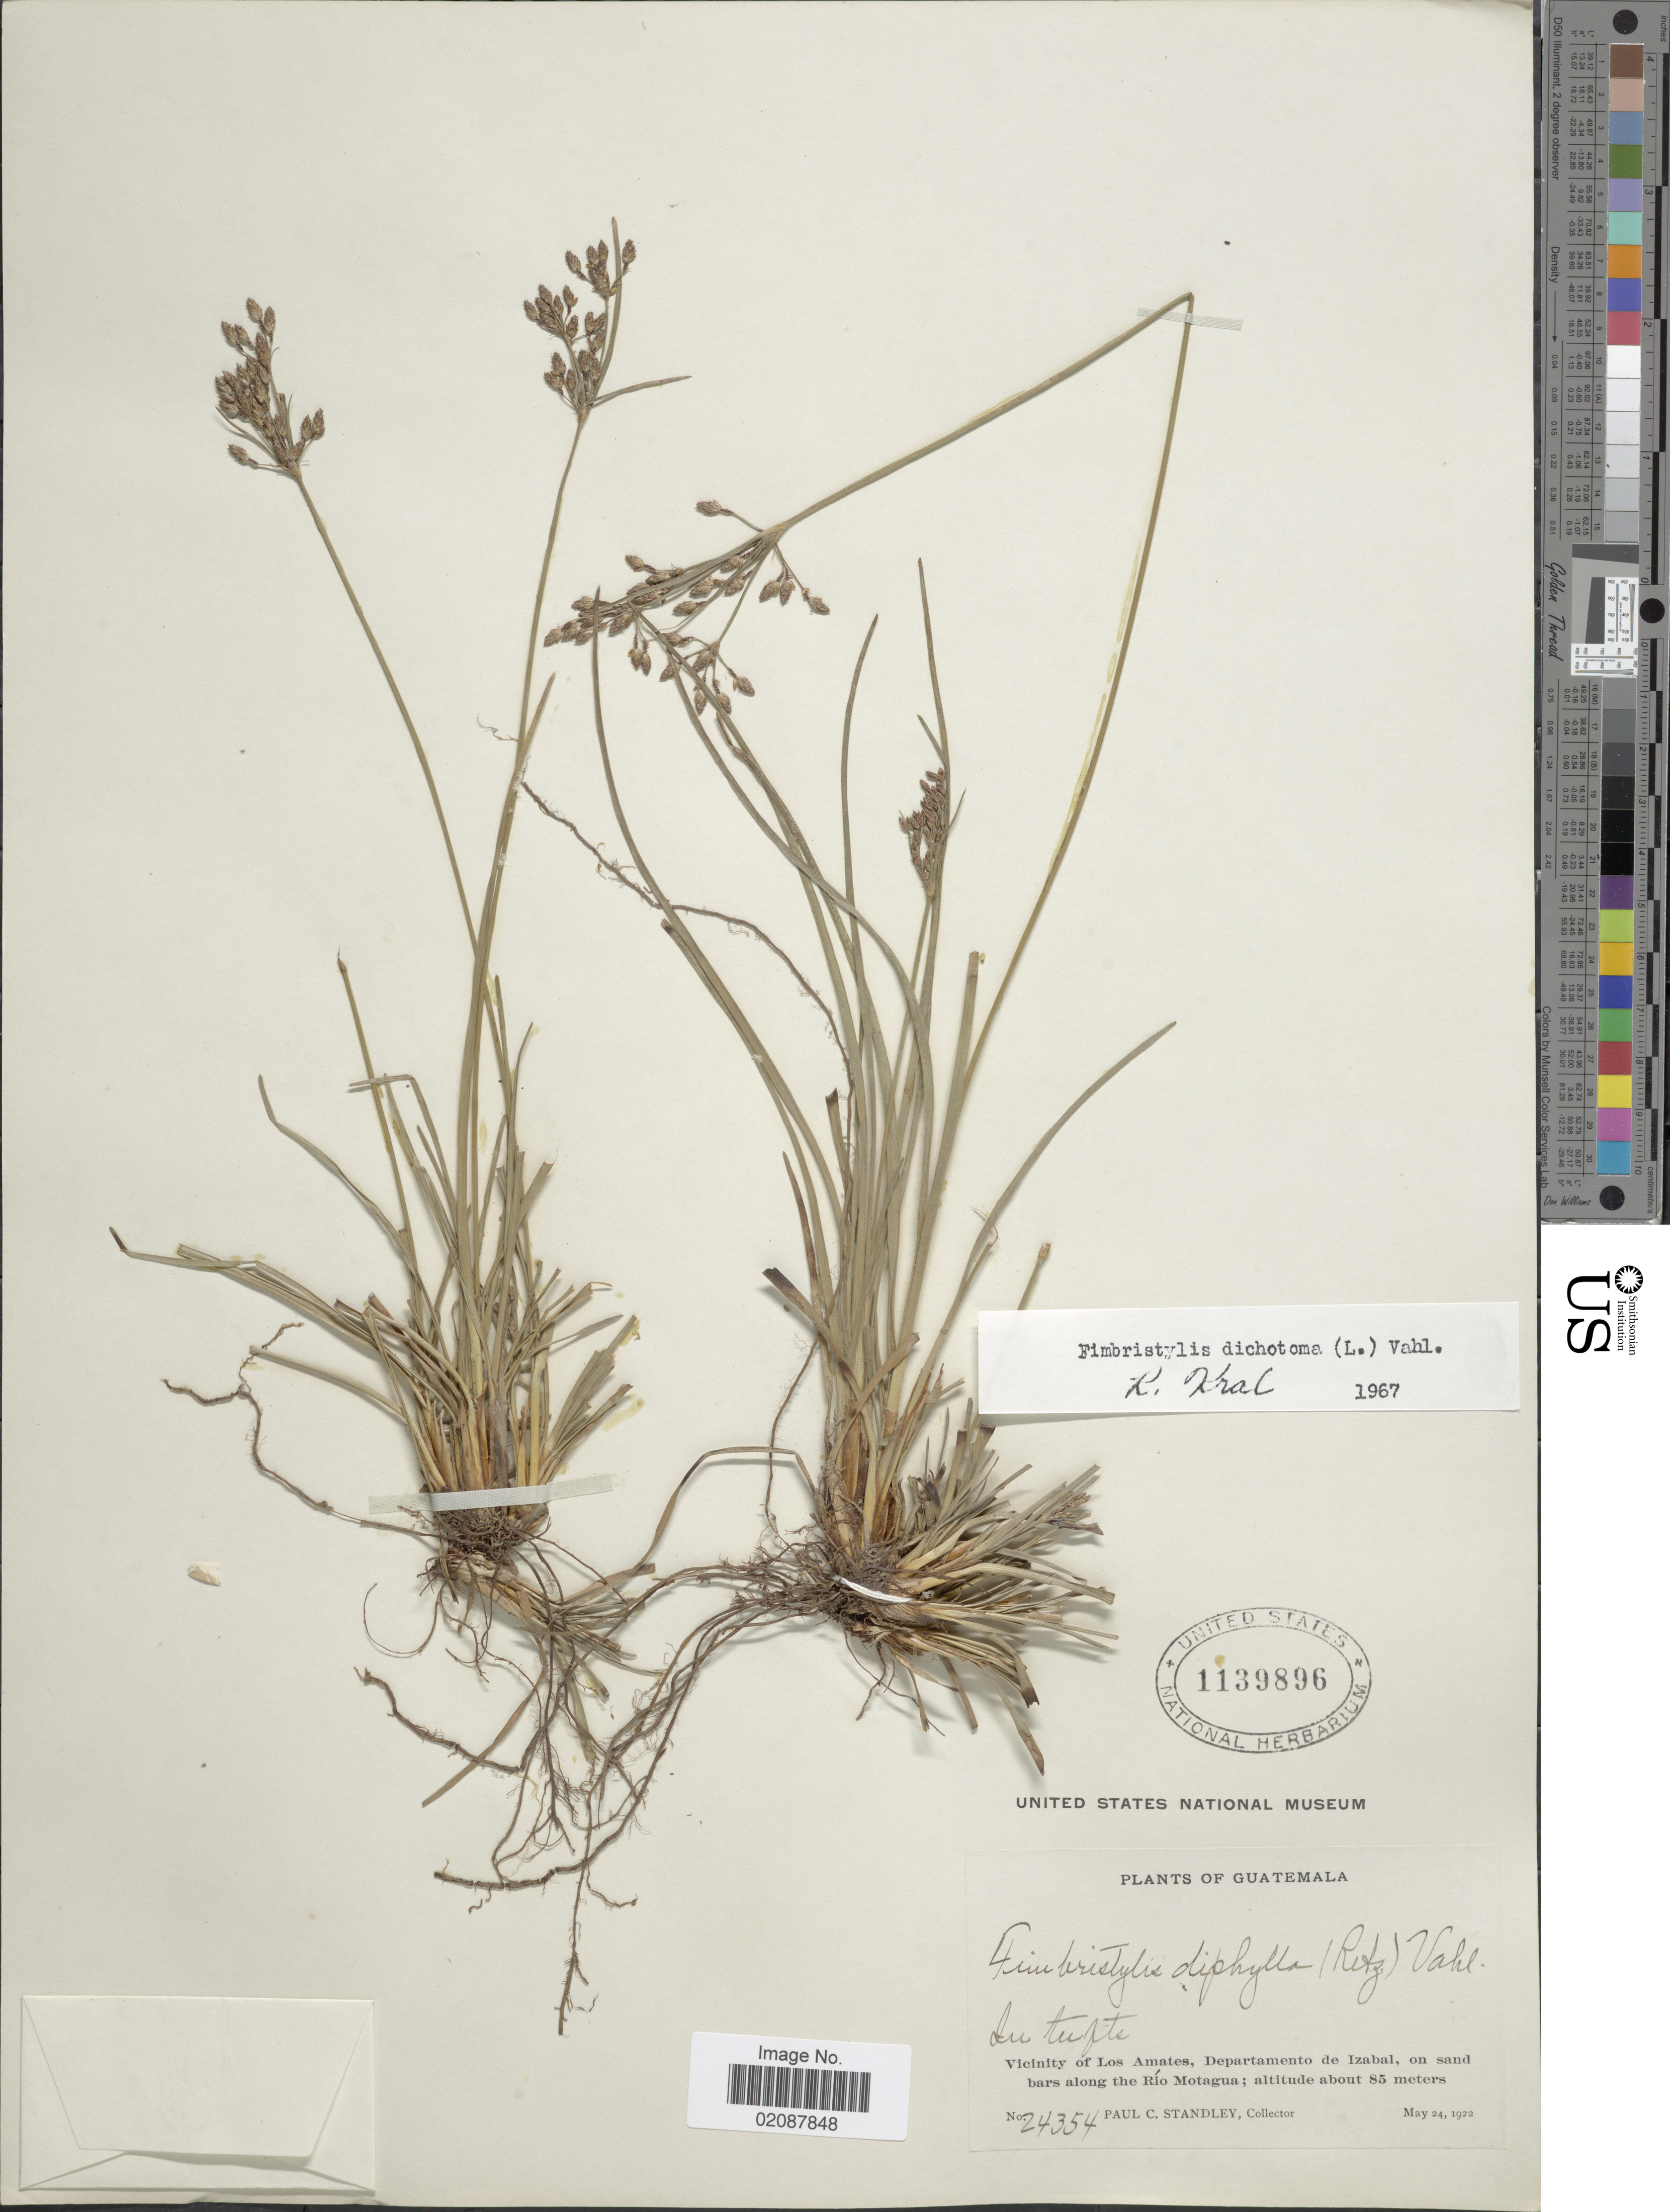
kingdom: Plantae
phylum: Tracheophyta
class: Liliopsida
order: Poales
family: Cyperaceae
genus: Fimbristylis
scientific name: Fimbristylis dichotoma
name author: (L.) Vahl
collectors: P. C. Standley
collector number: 24354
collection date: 1922-05-24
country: Guatemala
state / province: Izabal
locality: Vicinity of Los Amates, Departamento de Izabal, on sand bars along the Río Motagua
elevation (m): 85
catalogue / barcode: US 1139896